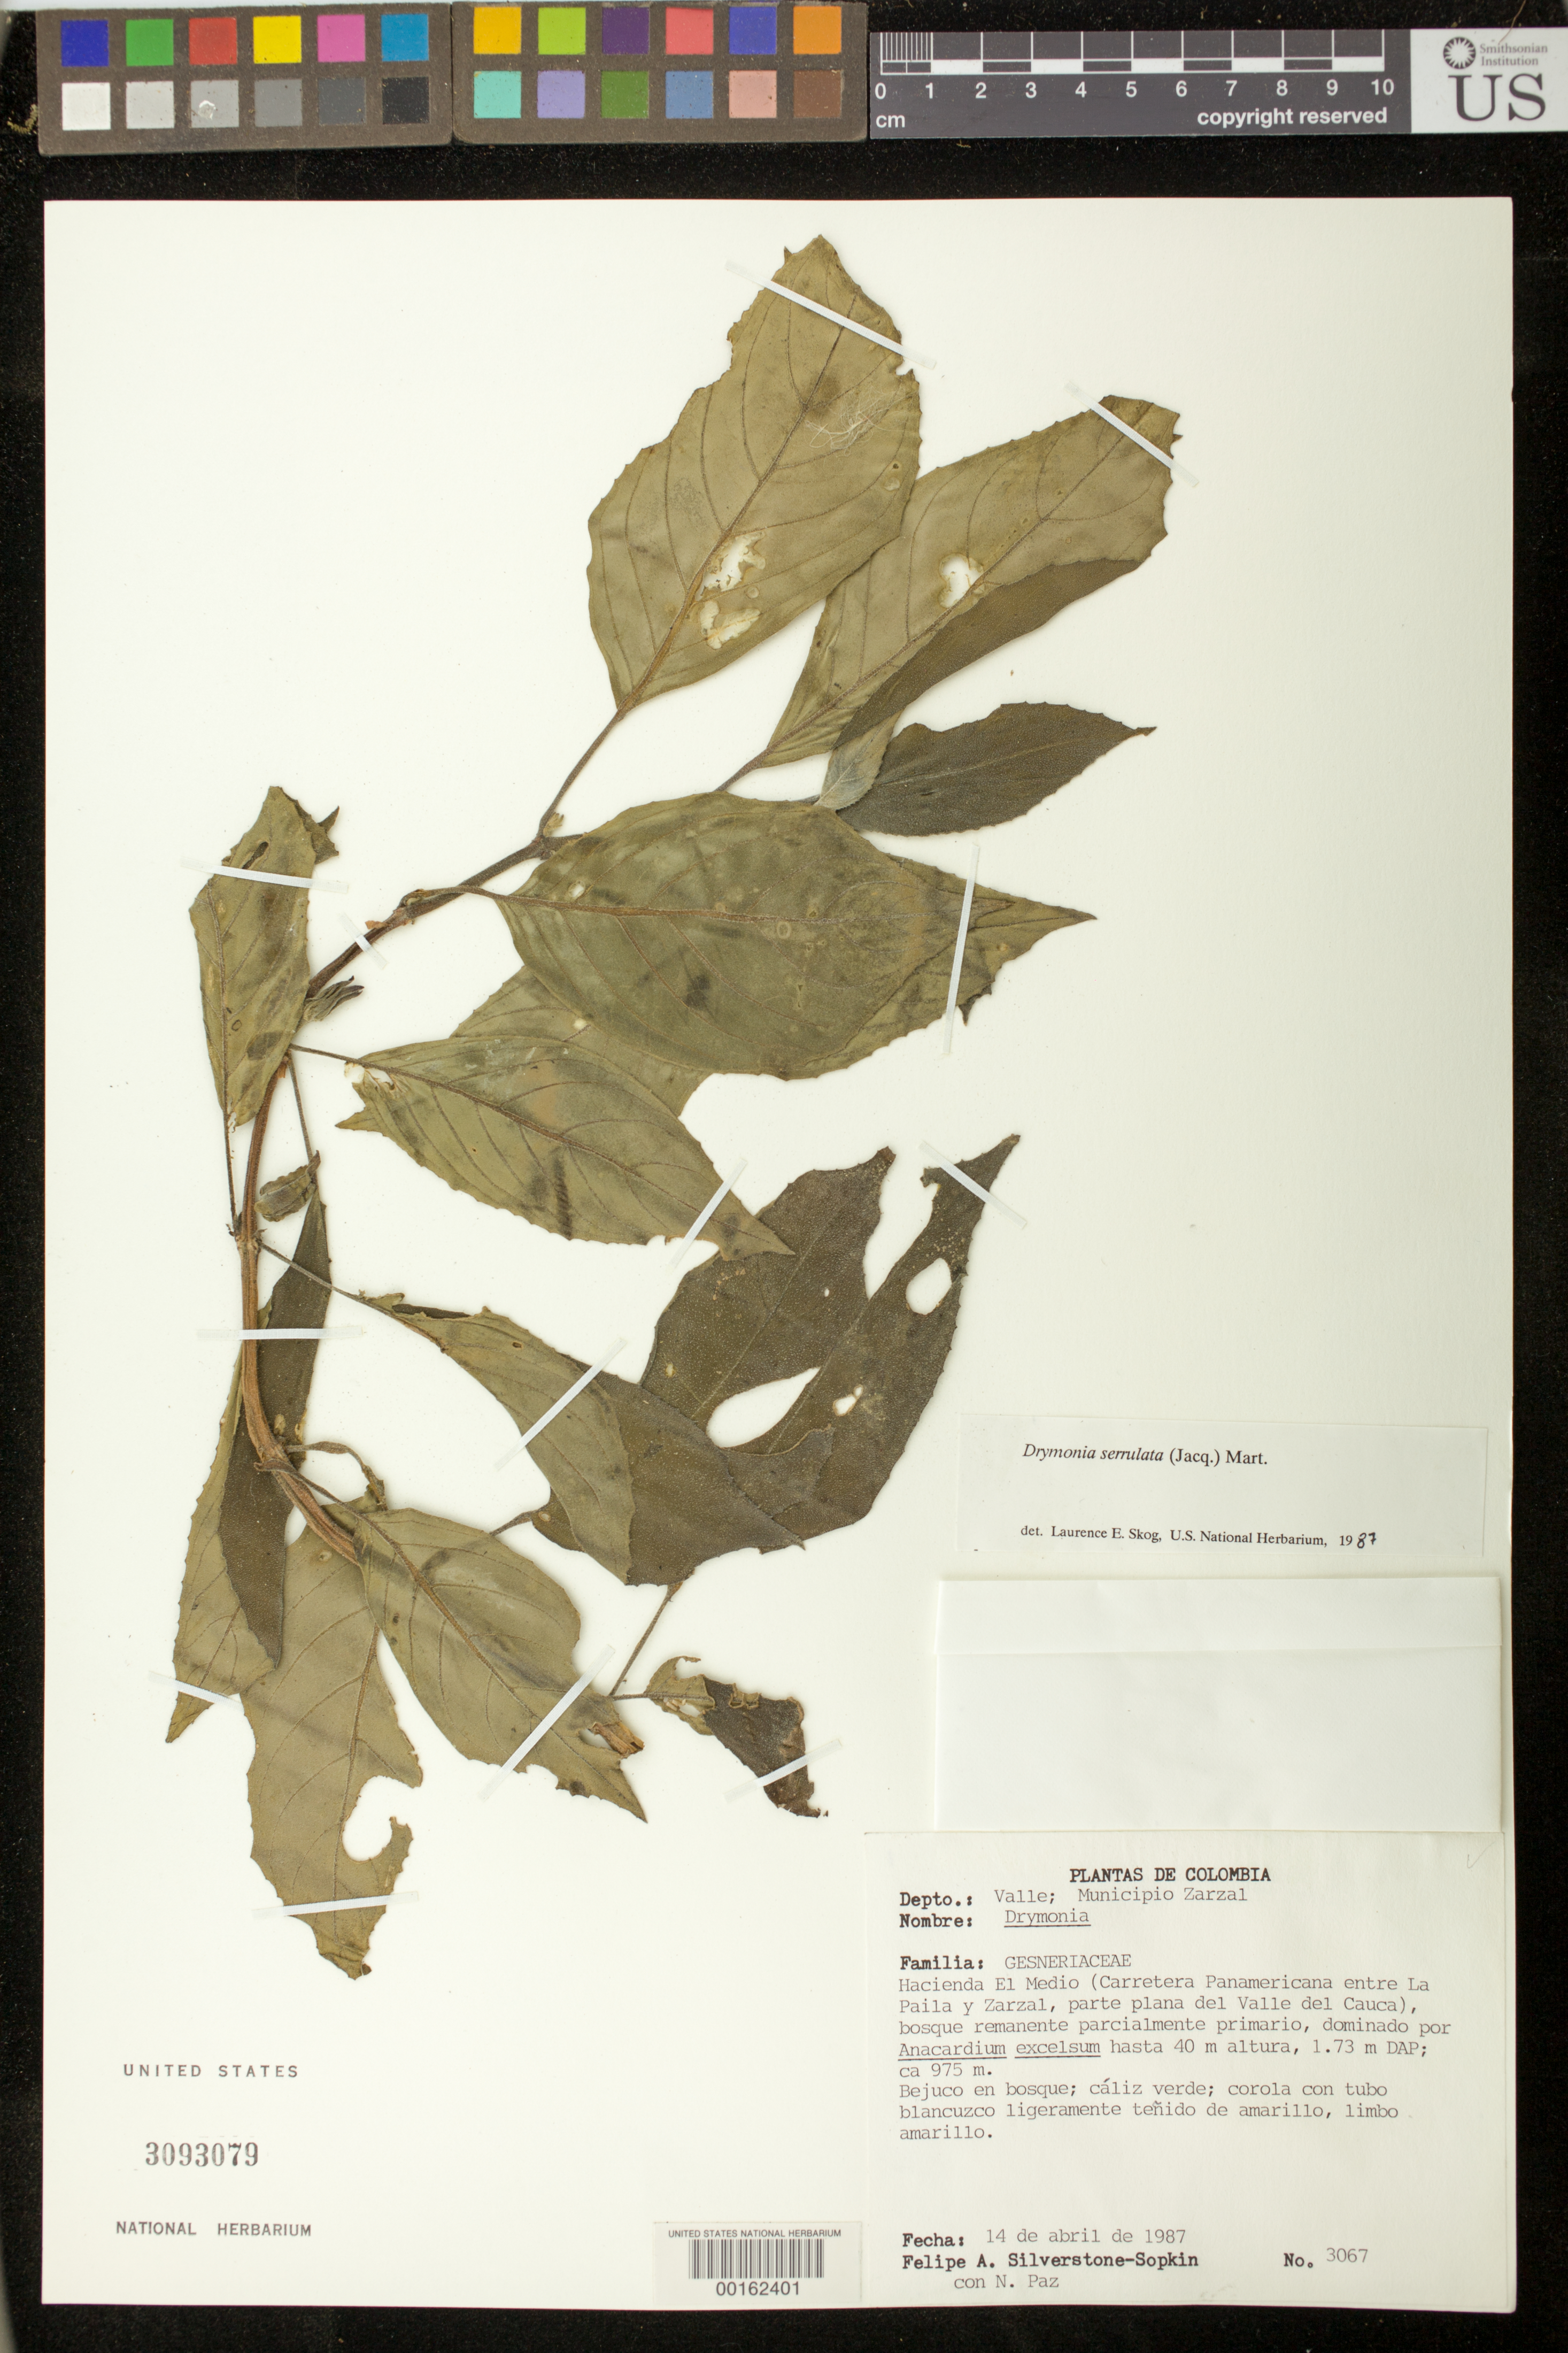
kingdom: Plantae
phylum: Tracheophyta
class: Magnoliopsida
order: Lamiales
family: Gesneriaceae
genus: Drymonia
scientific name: Drymonia serrulata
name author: (Jacq.) Mart.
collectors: P. A. Silverstone-Sopkin & N. Paz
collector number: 3067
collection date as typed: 14 Apr 1987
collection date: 1987-04-14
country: Colombia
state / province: Valle del Cauca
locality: Mun. of Zarzal, Hacienda El Medio (Panamerican highway between La Paila & Zarzal, flat country of Valle del cauca)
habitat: Remnant woods, partly primary, dominated by Anacardium excelsum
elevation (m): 975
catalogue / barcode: US 3093079